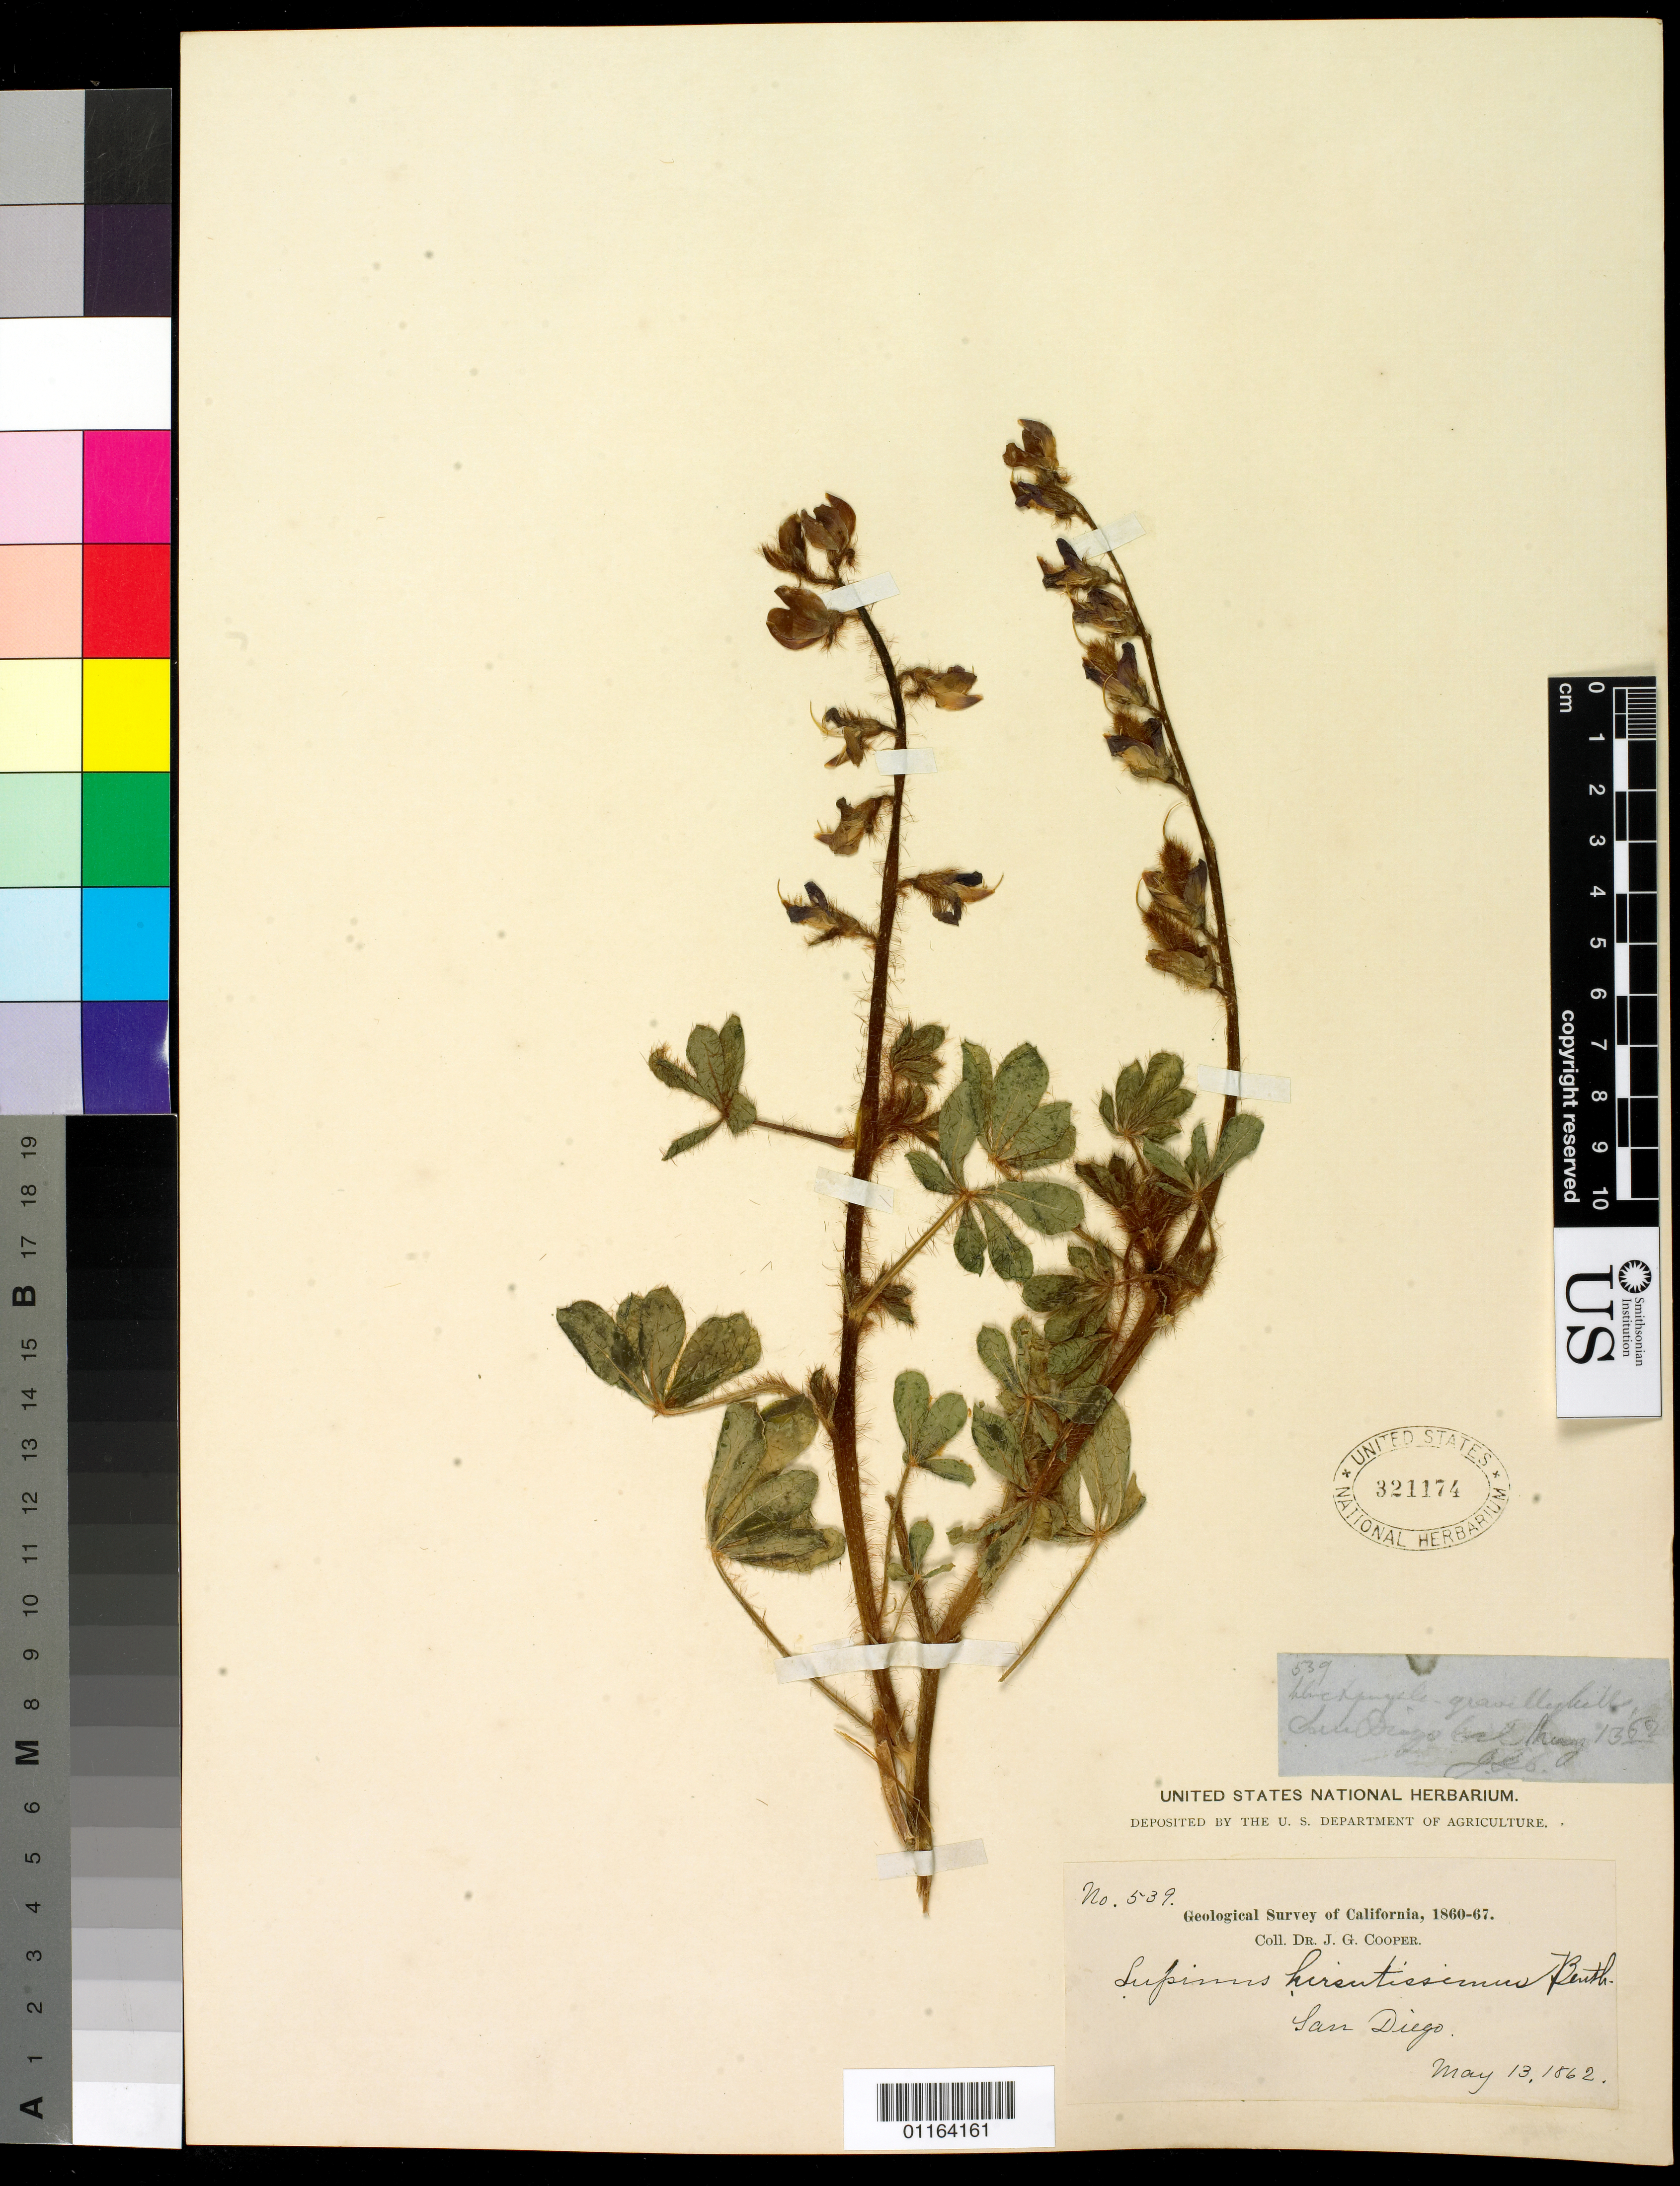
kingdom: Plantae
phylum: Tracheophyta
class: Magnoliopsida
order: Fabales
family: Fabaceae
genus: Lupinus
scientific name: Lupinus hirsutissimus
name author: Benth.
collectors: W. H. Brewer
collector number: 340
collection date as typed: Mar 1861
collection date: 1861-03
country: United States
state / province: California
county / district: Santa Barbara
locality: Six miles east of Santa Barbara, on southern slope of mountain.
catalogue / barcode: US 321129